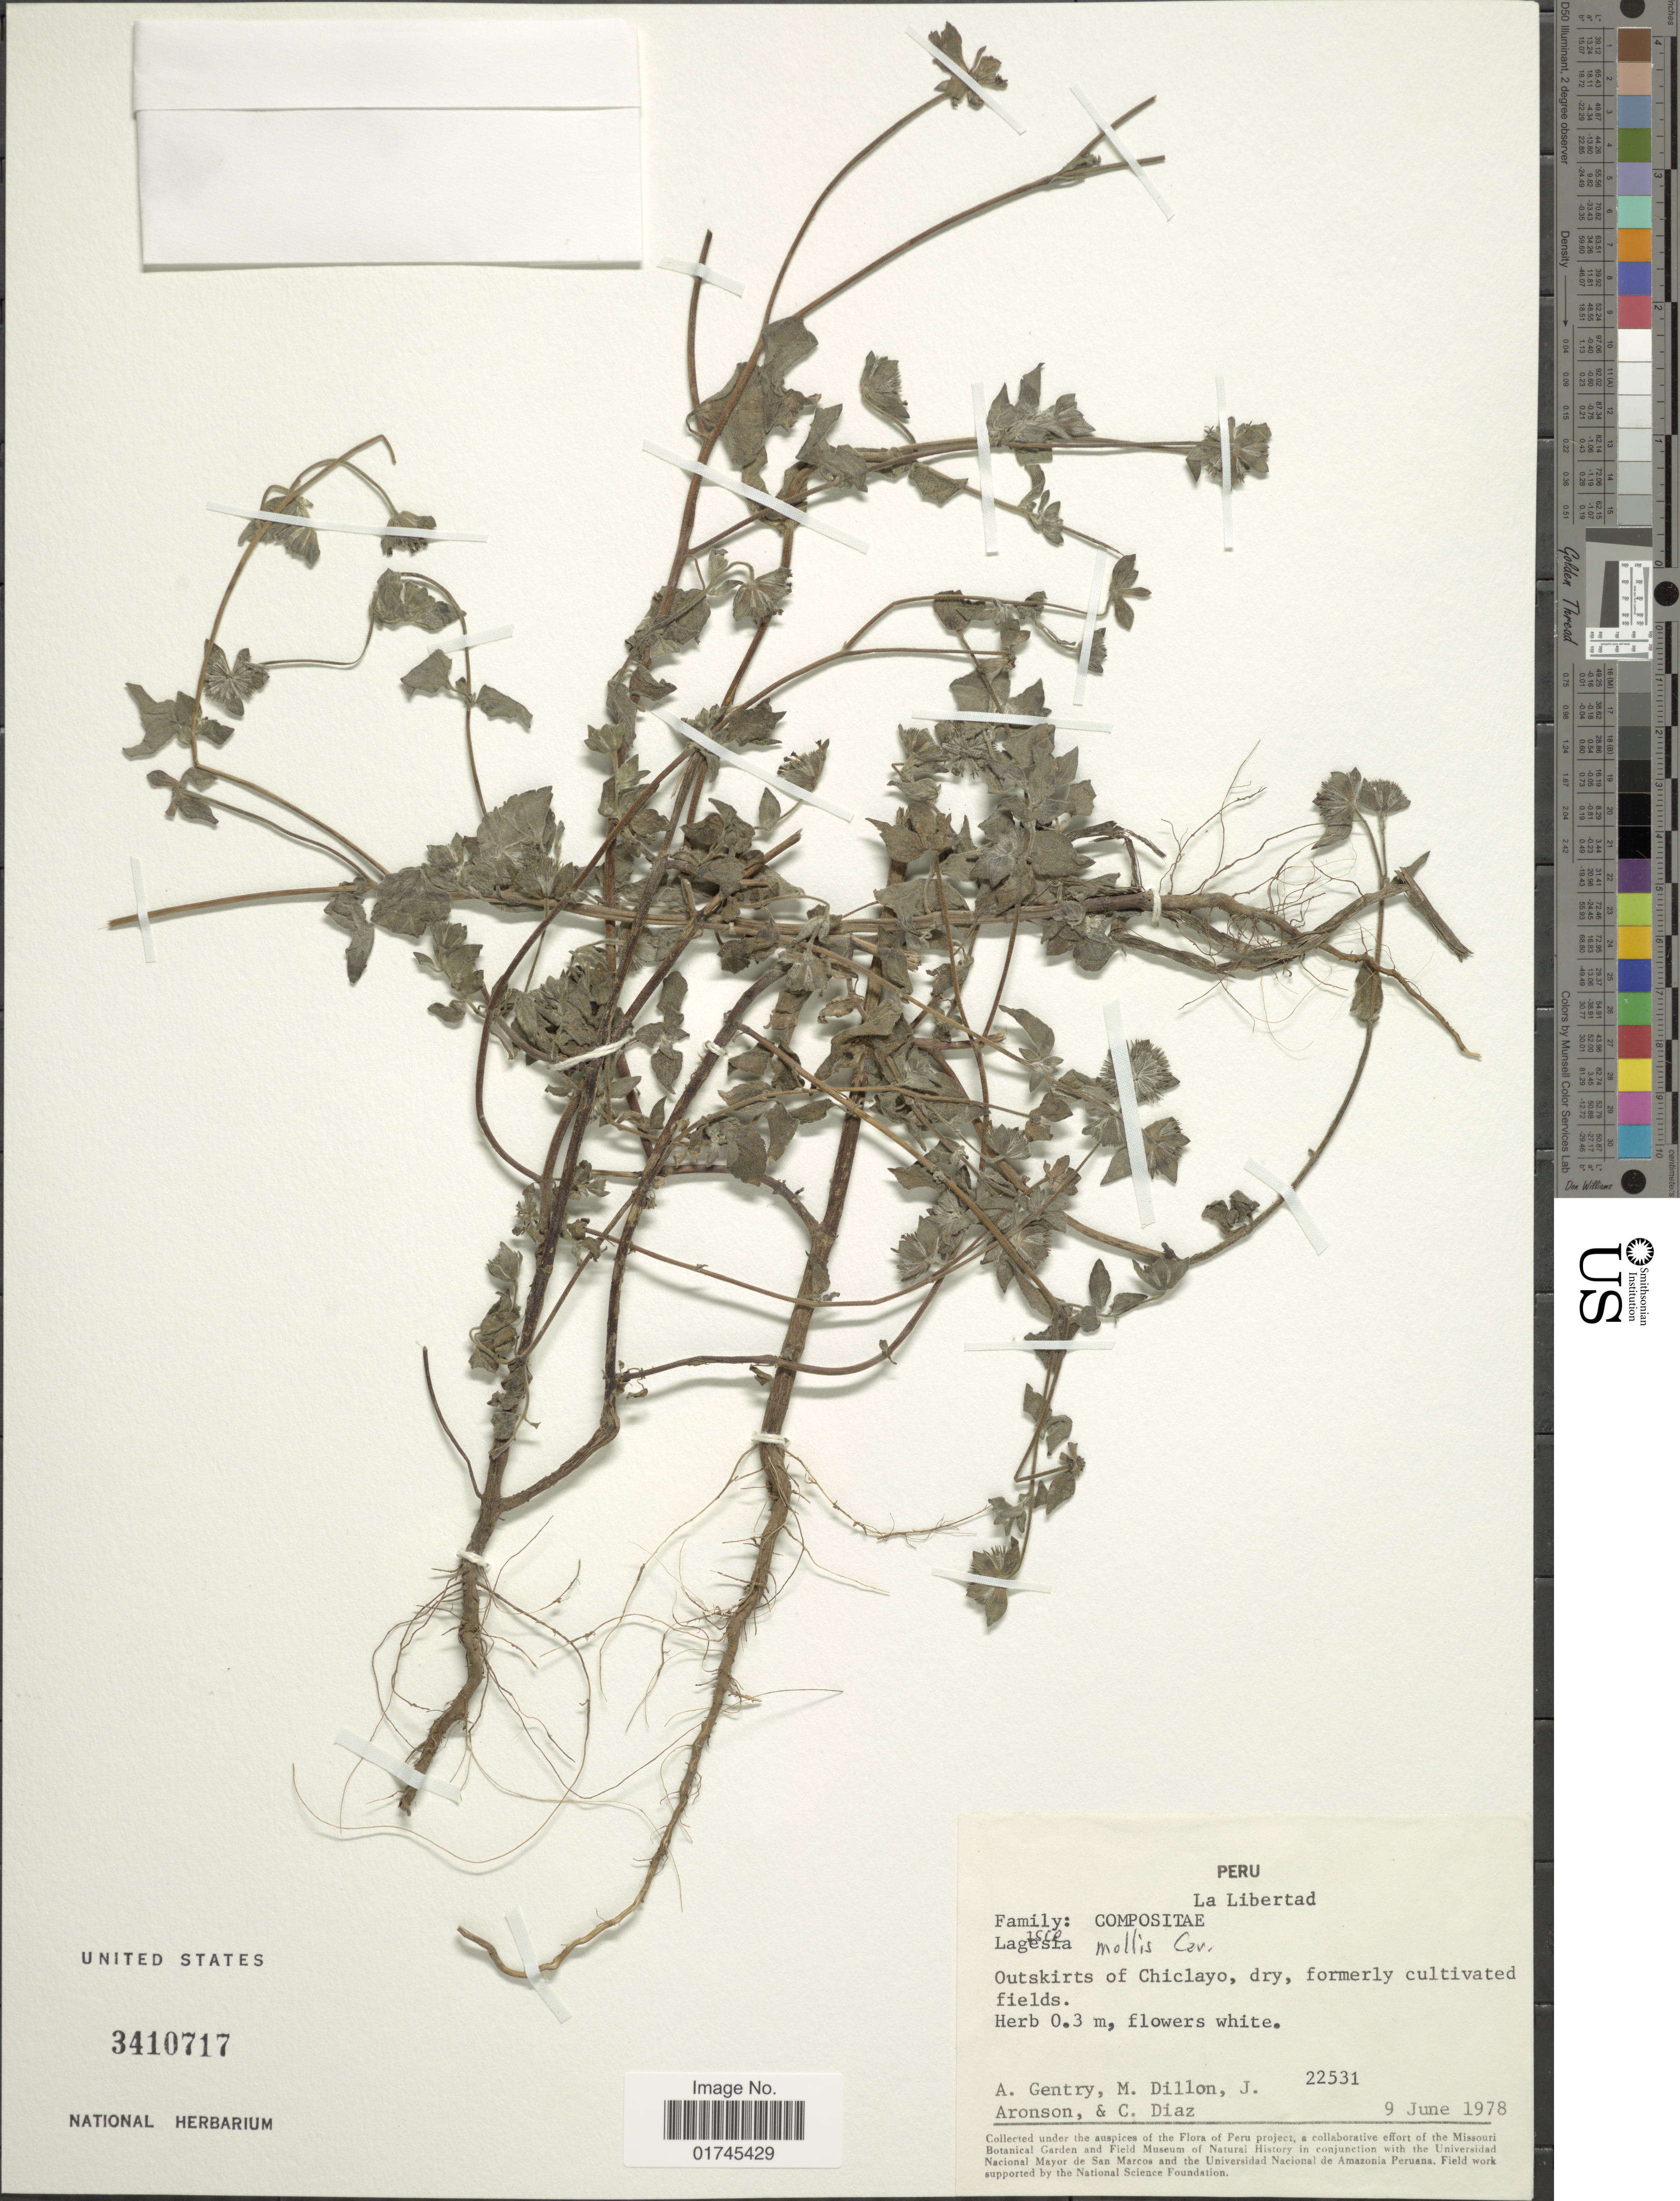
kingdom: Plantae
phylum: Tracheophyta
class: Magnoliopsida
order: Asterales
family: Asteraceae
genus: Lagascea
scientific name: Lagascea mollis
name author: Cav.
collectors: A. H. Gentry, M. O. Dillon, J. Aronson & C. Díaz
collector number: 22531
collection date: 1978-06-09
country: Peru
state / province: La Libertad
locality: Outskirts of Chiclayo, dry, formerly cultivated fields.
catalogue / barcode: US 3410717